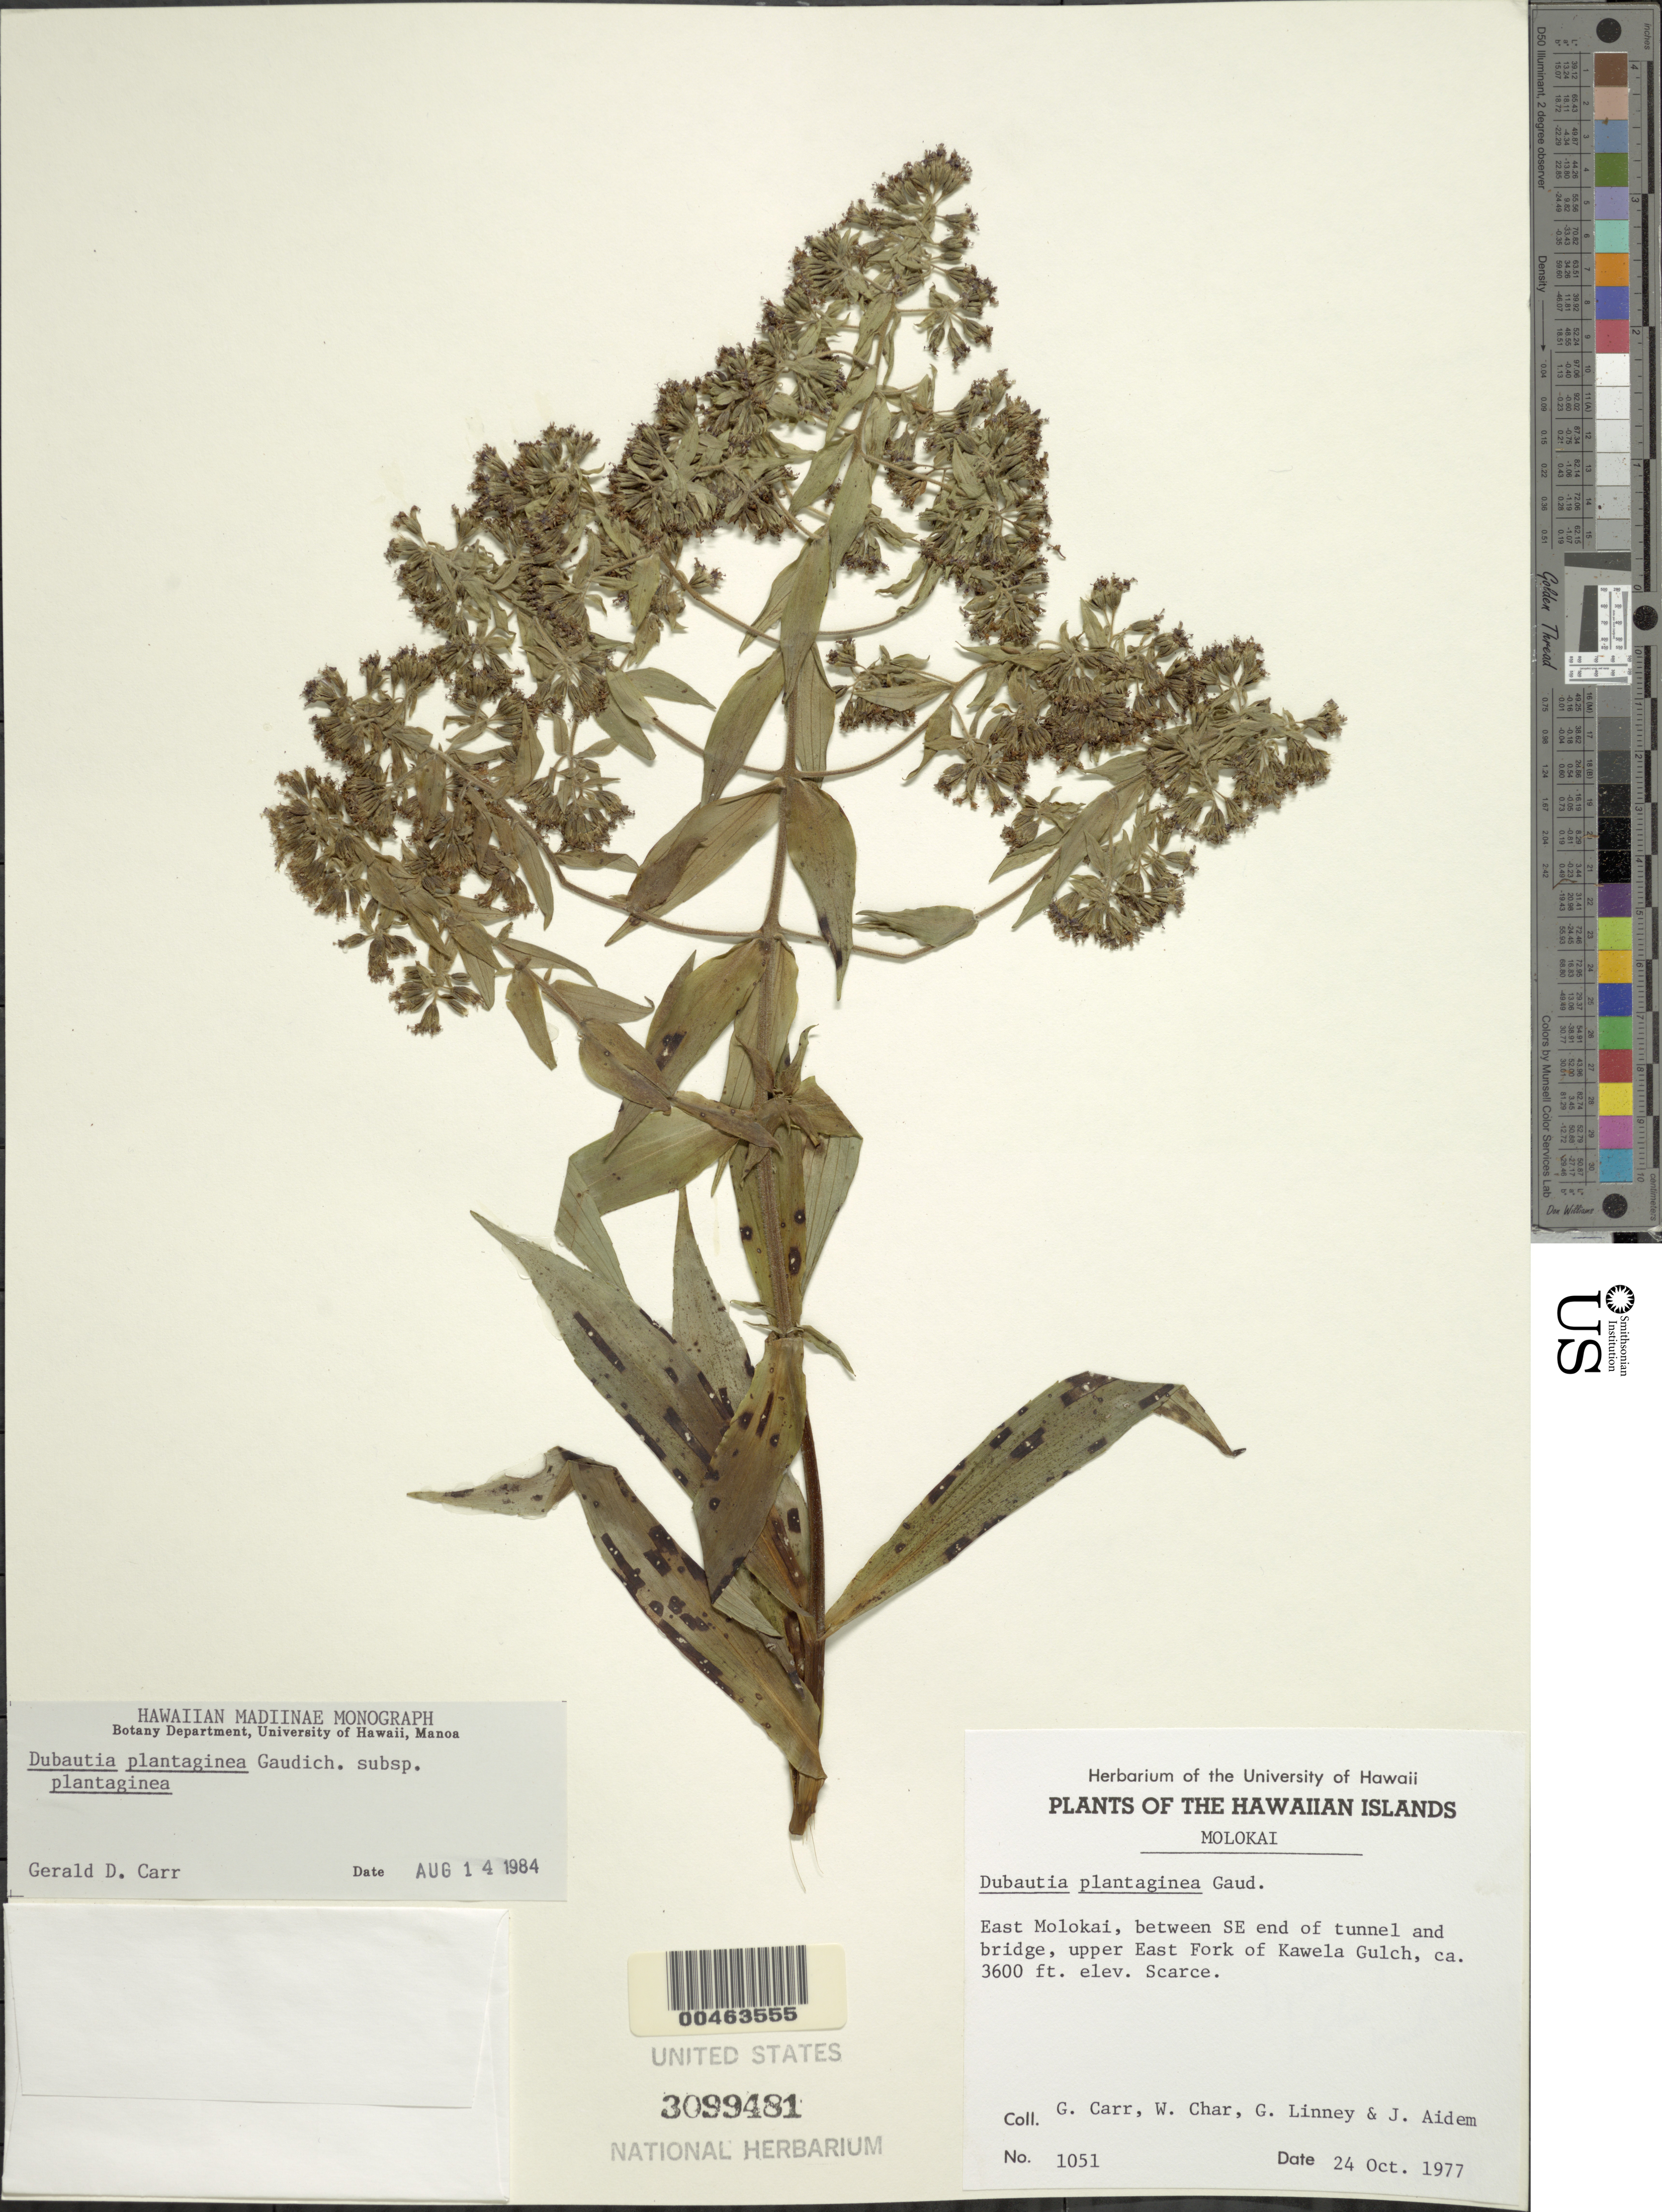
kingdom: Plantae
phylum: Tracheophyta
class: Magnoliopsida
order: Asterales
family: Asteraceae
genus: Dubautia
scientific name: Dubautia plantaginea subsp. plantaginea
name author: Gaudich.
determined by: Carr, G. D.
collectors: G. D. Carr, W. Char, G. Linney & J. Aidem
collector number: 1051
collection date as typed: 24 Oct 1977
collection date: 1977-10-24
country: United States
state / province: Hawaii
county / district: Maui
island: Moloka'i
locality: East Molokai, between SE end of tunnel and bridge, upper East Fork of Kawela Gulch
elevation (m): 1097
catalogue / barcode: US 3099481